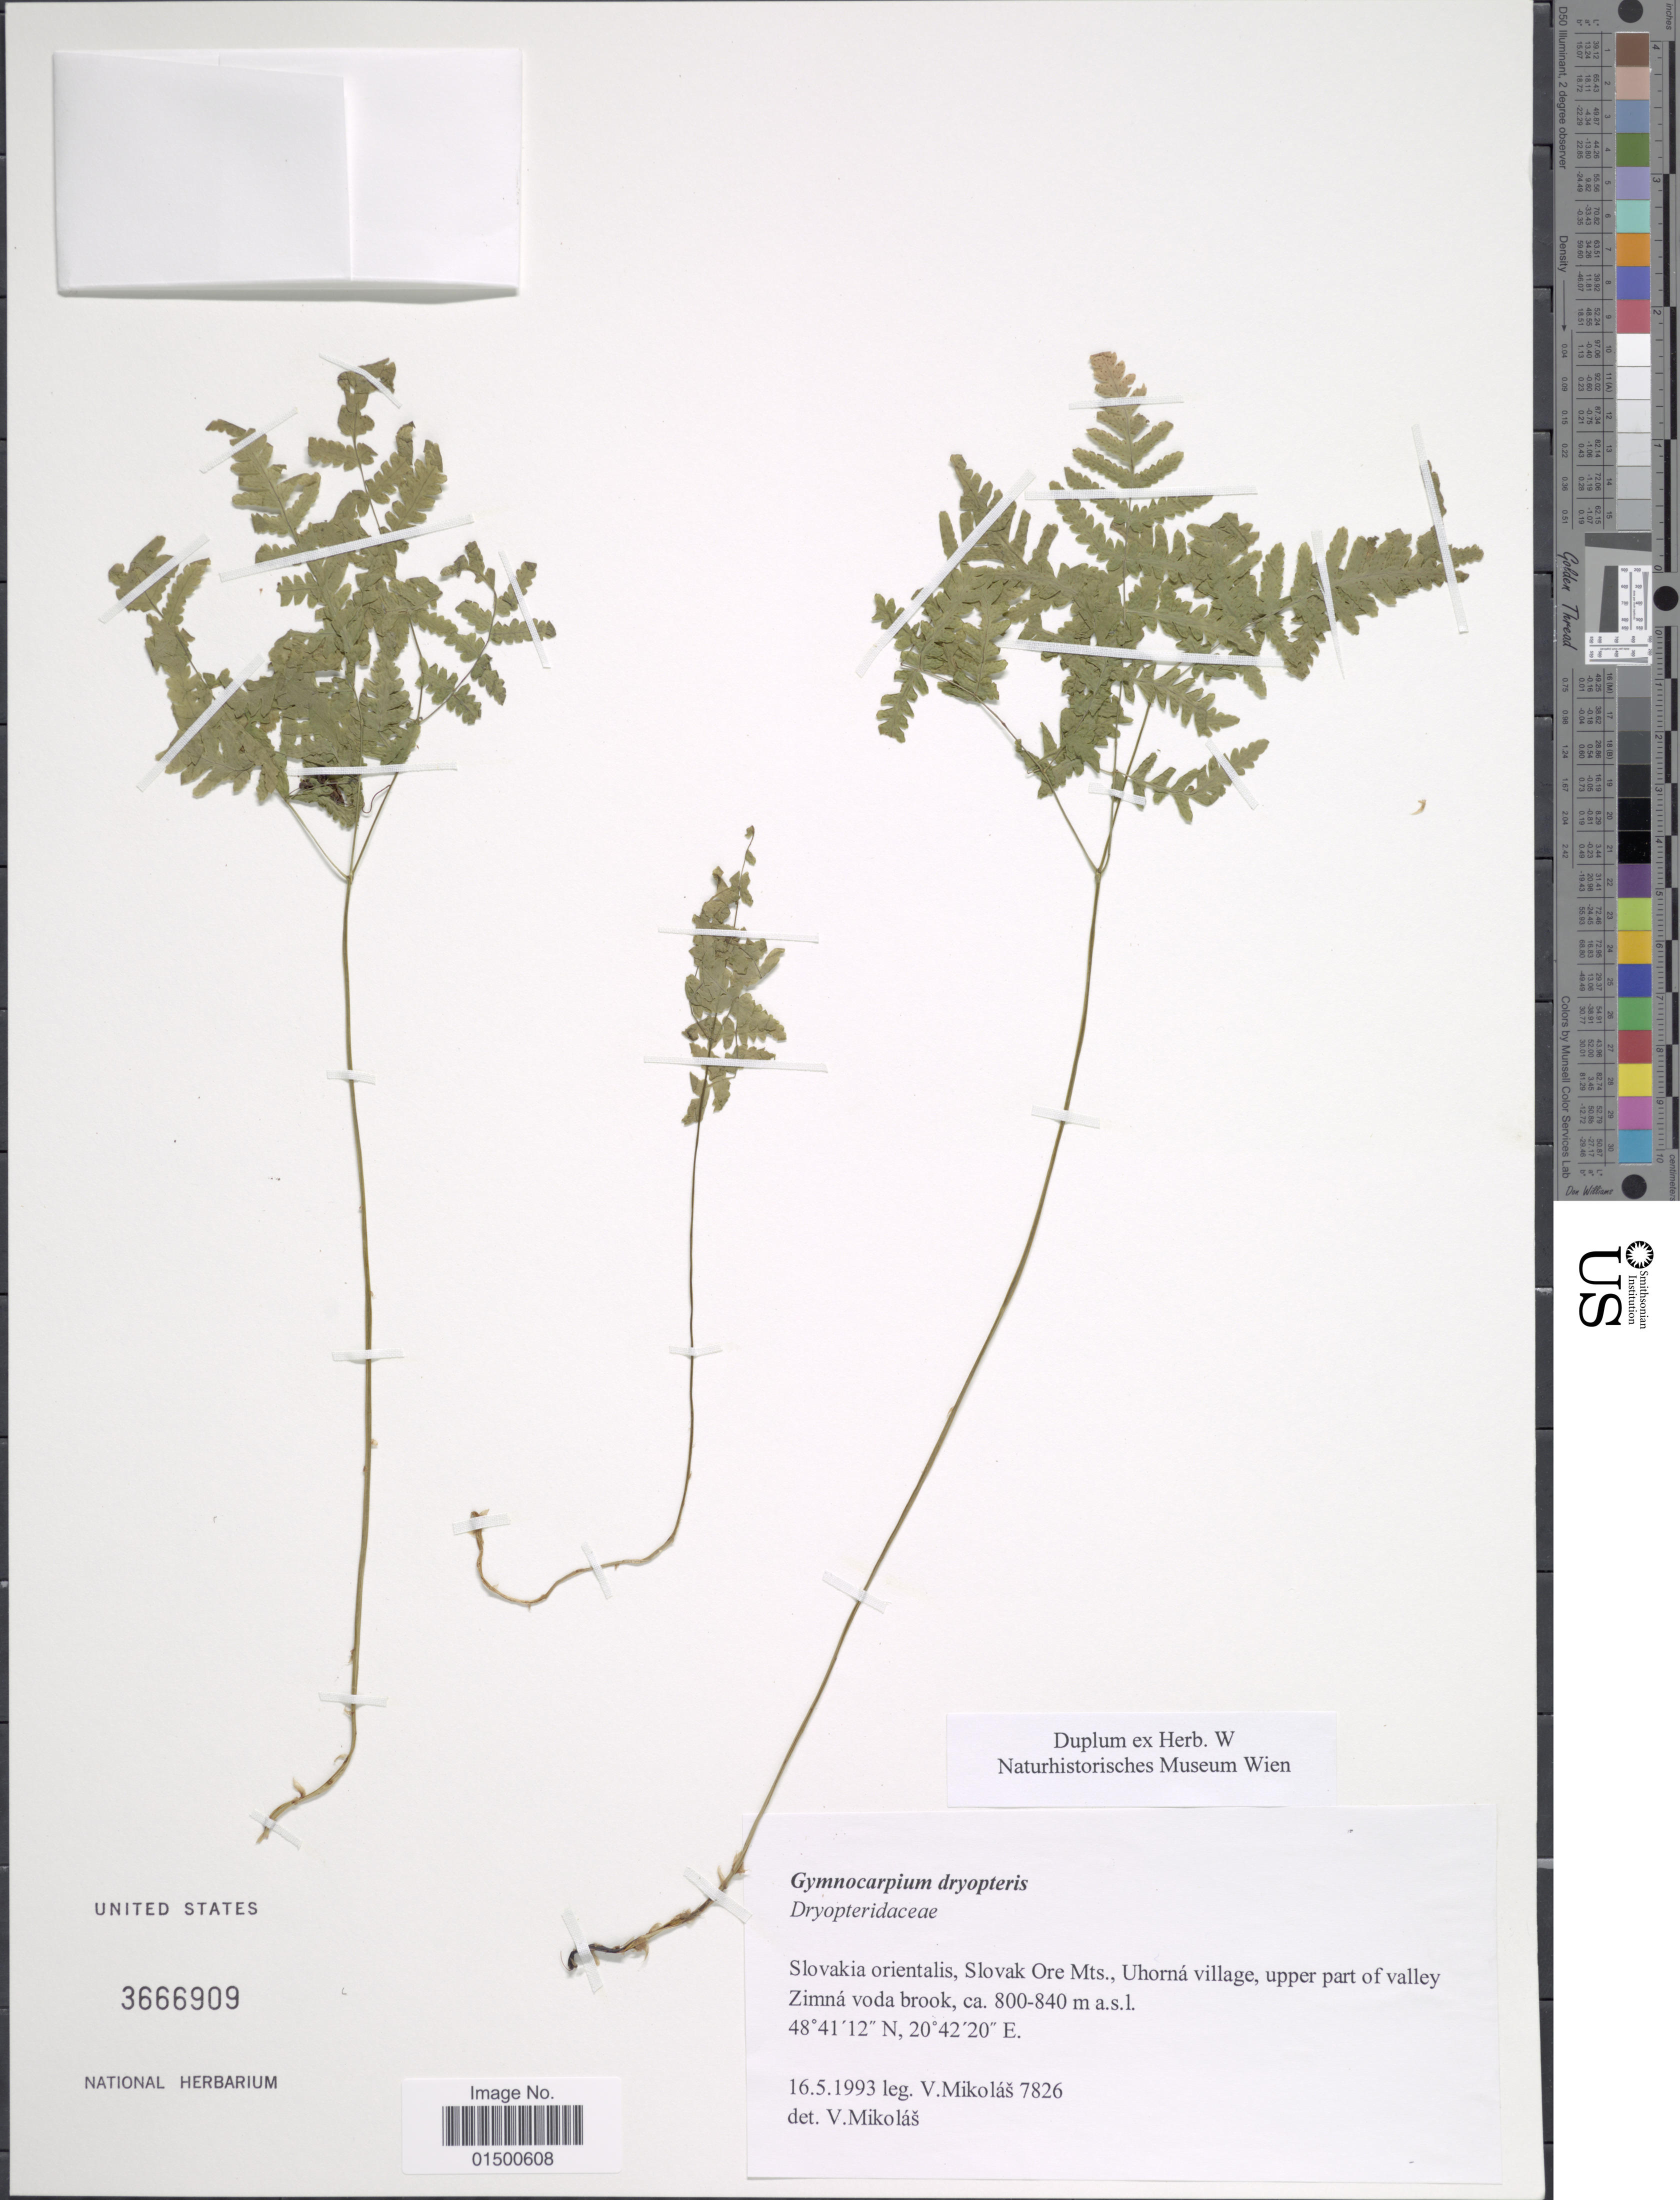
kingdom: Plantae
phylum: Tracheophyta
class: Polypodiopsida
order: Polypodiales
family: Cystopteridaceae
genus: Gymnocarpium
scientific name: Gymnocarpium disjunctum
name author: (Rupr.) Ching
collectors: V. Mikolas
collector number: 7826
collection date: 1993-05-16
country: Slovakia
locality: Slovakia orientalis, Slovak Ore Mts., Uhorna village, upper part of valley Zimna voda brook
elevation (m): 800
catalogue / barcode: US 3666909